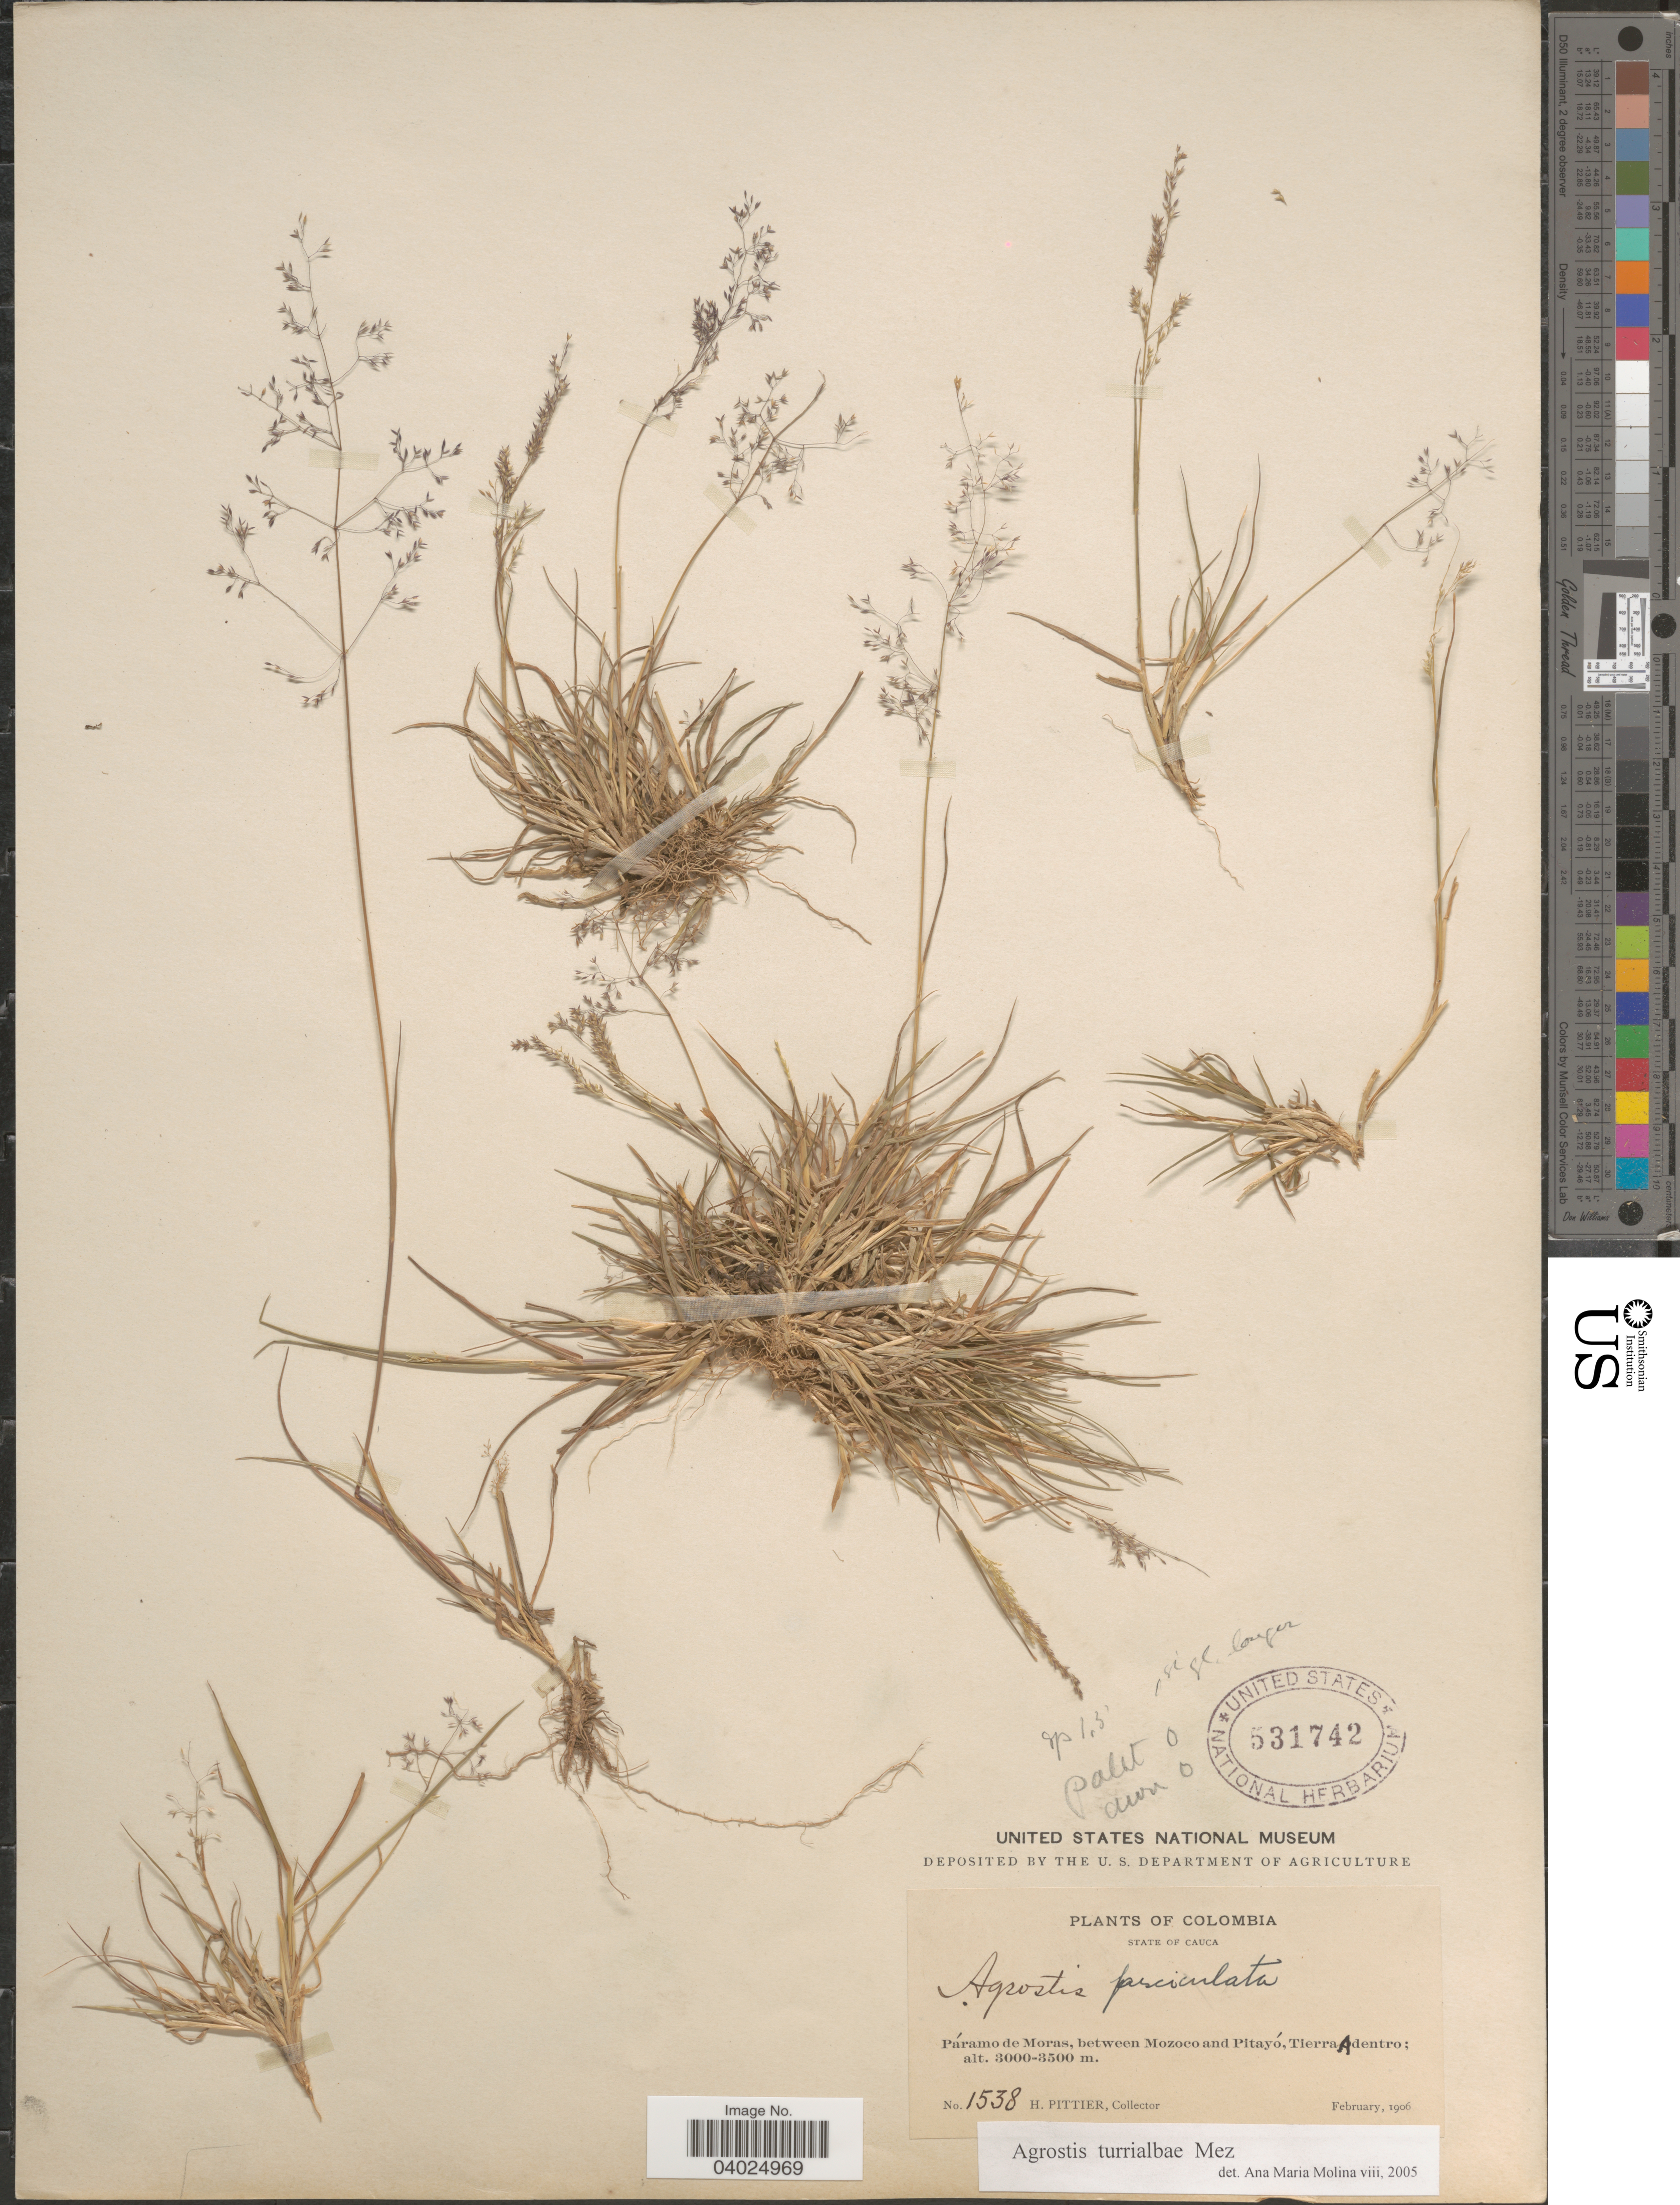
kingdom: Plantae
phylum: Tracheophyta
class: Liliopsida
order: Poales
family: Poaceae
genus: Agrostis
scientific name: Agrostis turrialbae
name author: Mez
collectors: H. F. Pittier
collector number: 1538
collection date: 1906-02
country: Colombia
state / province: Cauca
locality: Páramo de Moras, between Mozoco and Pitayó, Tierra Adentro.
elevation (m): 3000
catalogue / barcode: US 531742